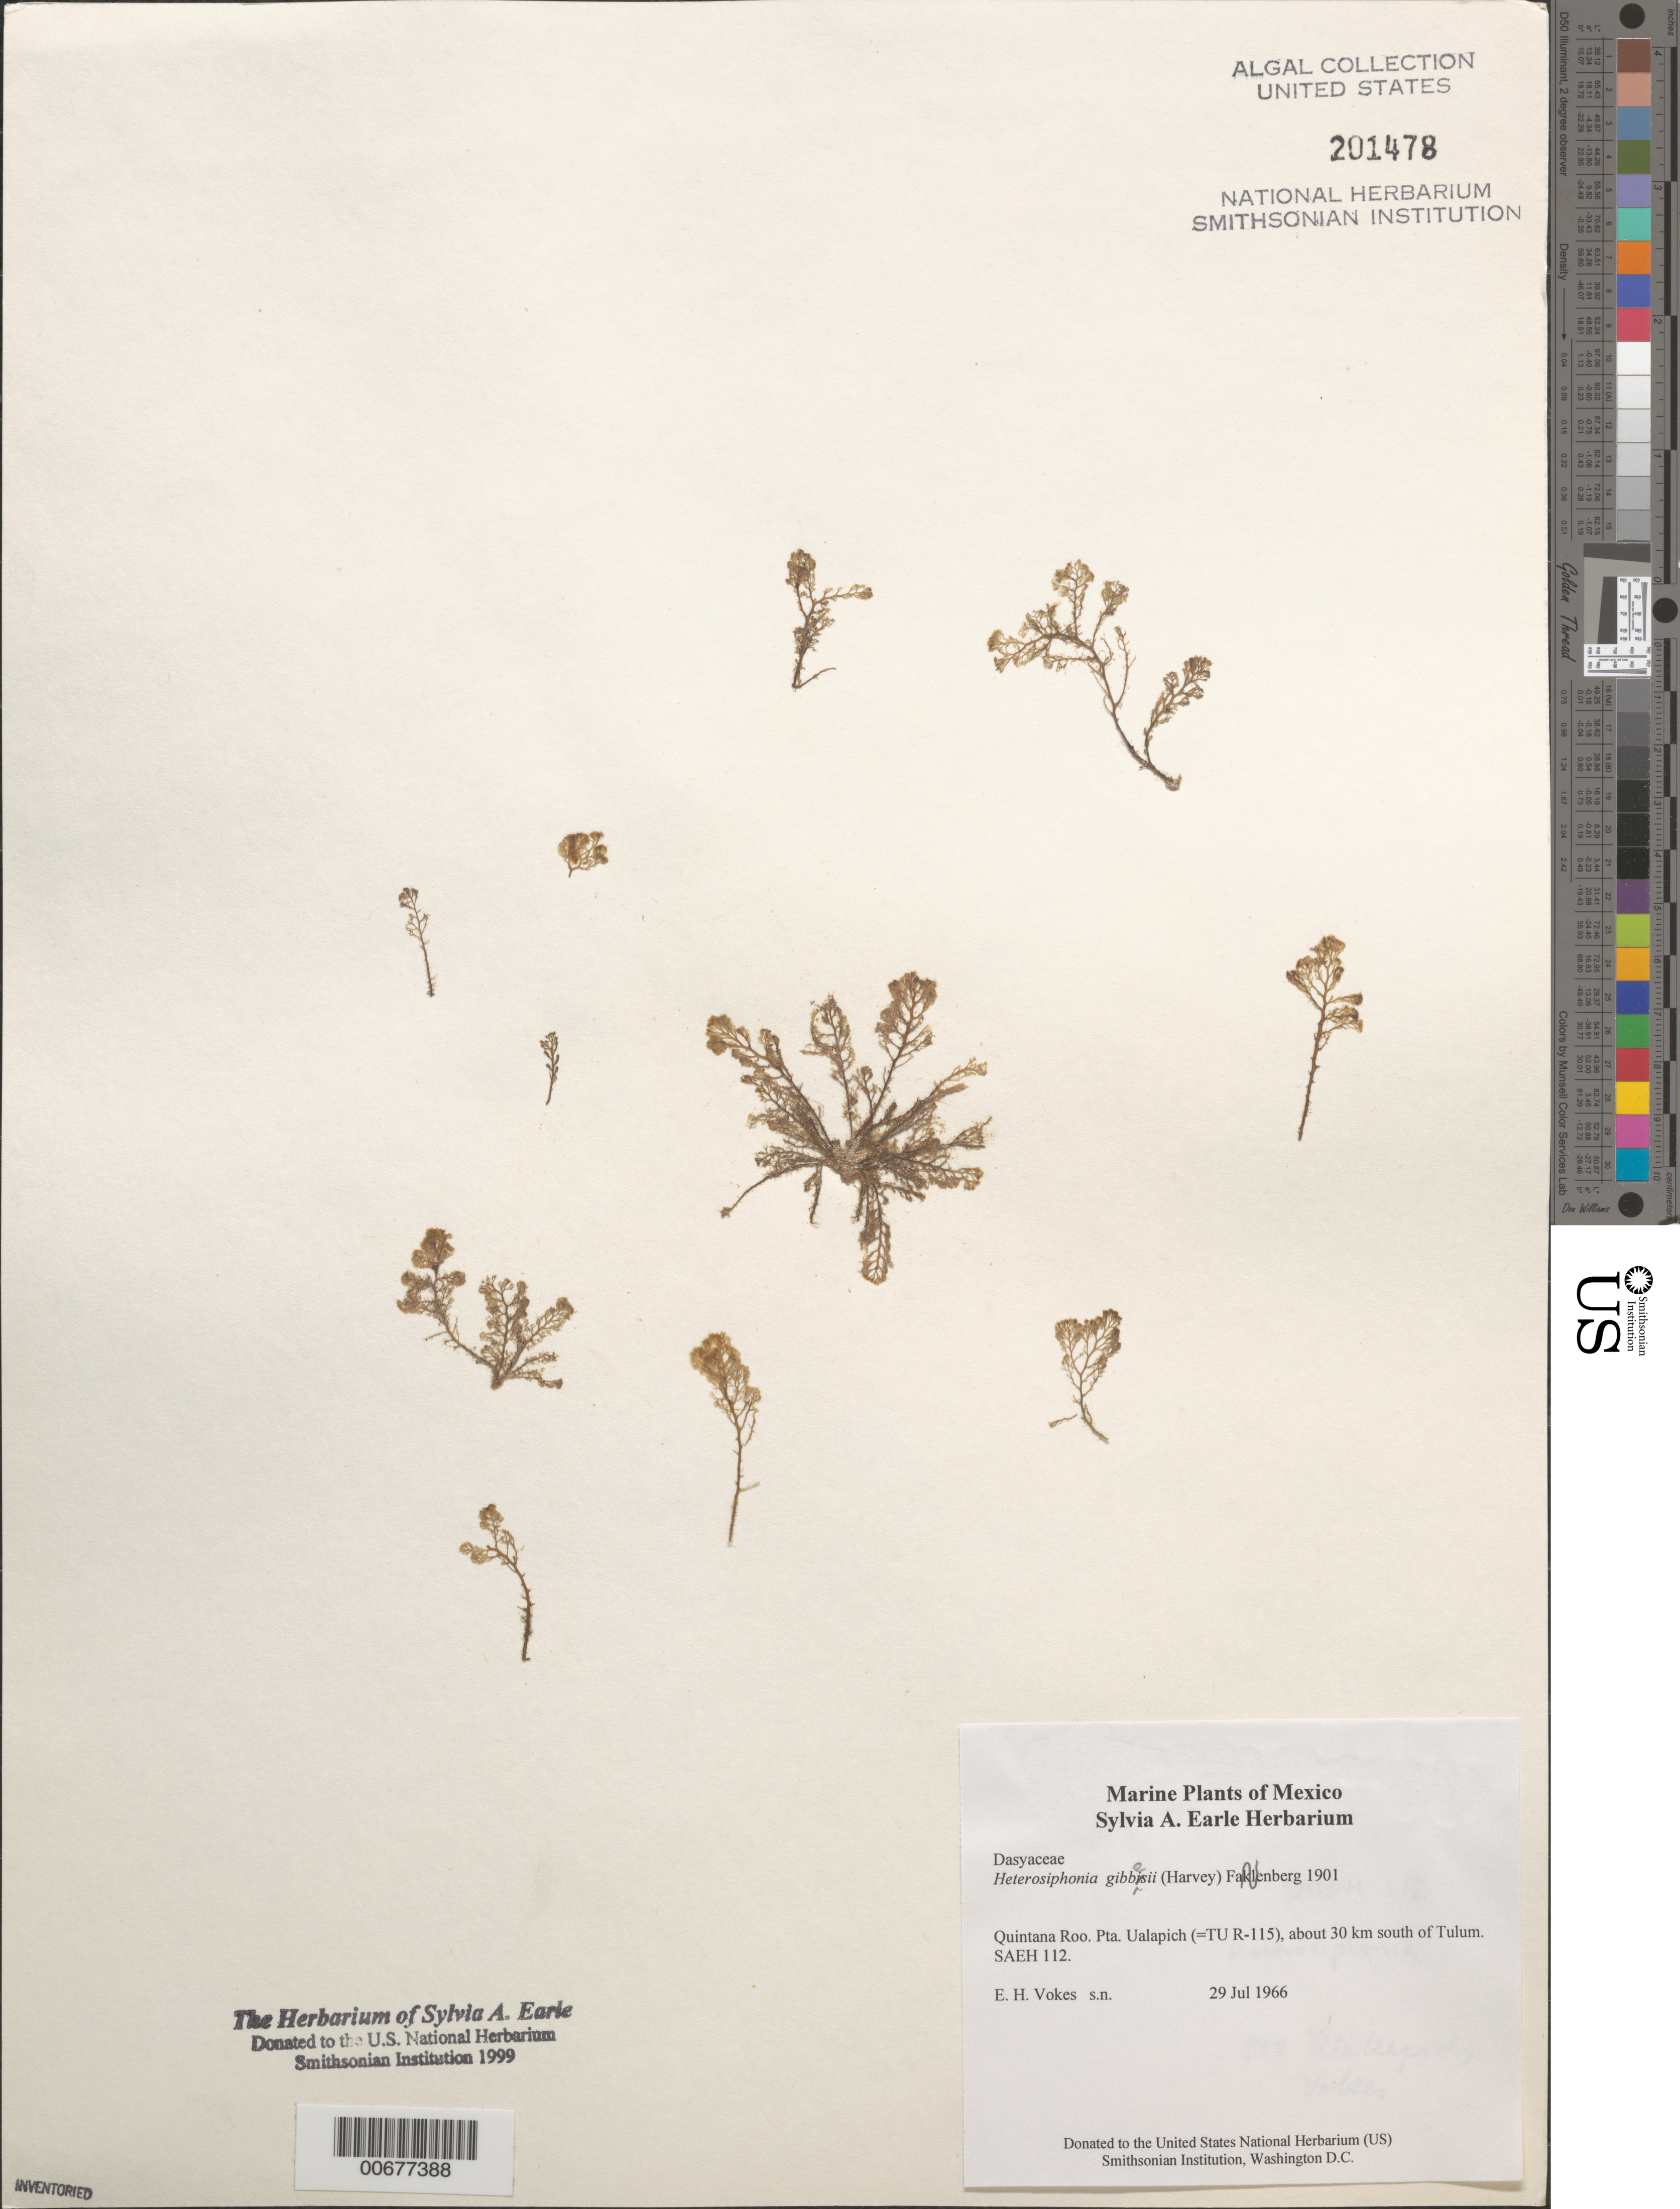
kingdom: Plantae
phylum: Rhodophyta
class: Florideophyceae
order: Ceramiales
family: Dasyaceae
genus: Heterosiphonia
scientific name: Heterosiphonia gibbesii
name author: (Harv.)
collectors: E. Vokes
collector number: SAEH 112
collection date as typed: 29 Jul 1966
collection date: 1966-07-29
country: Mexico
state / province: Quintana Roo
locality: Punta Ualapich (TU R-115), ca. 30 km south of Tulum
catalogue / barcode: US 201478